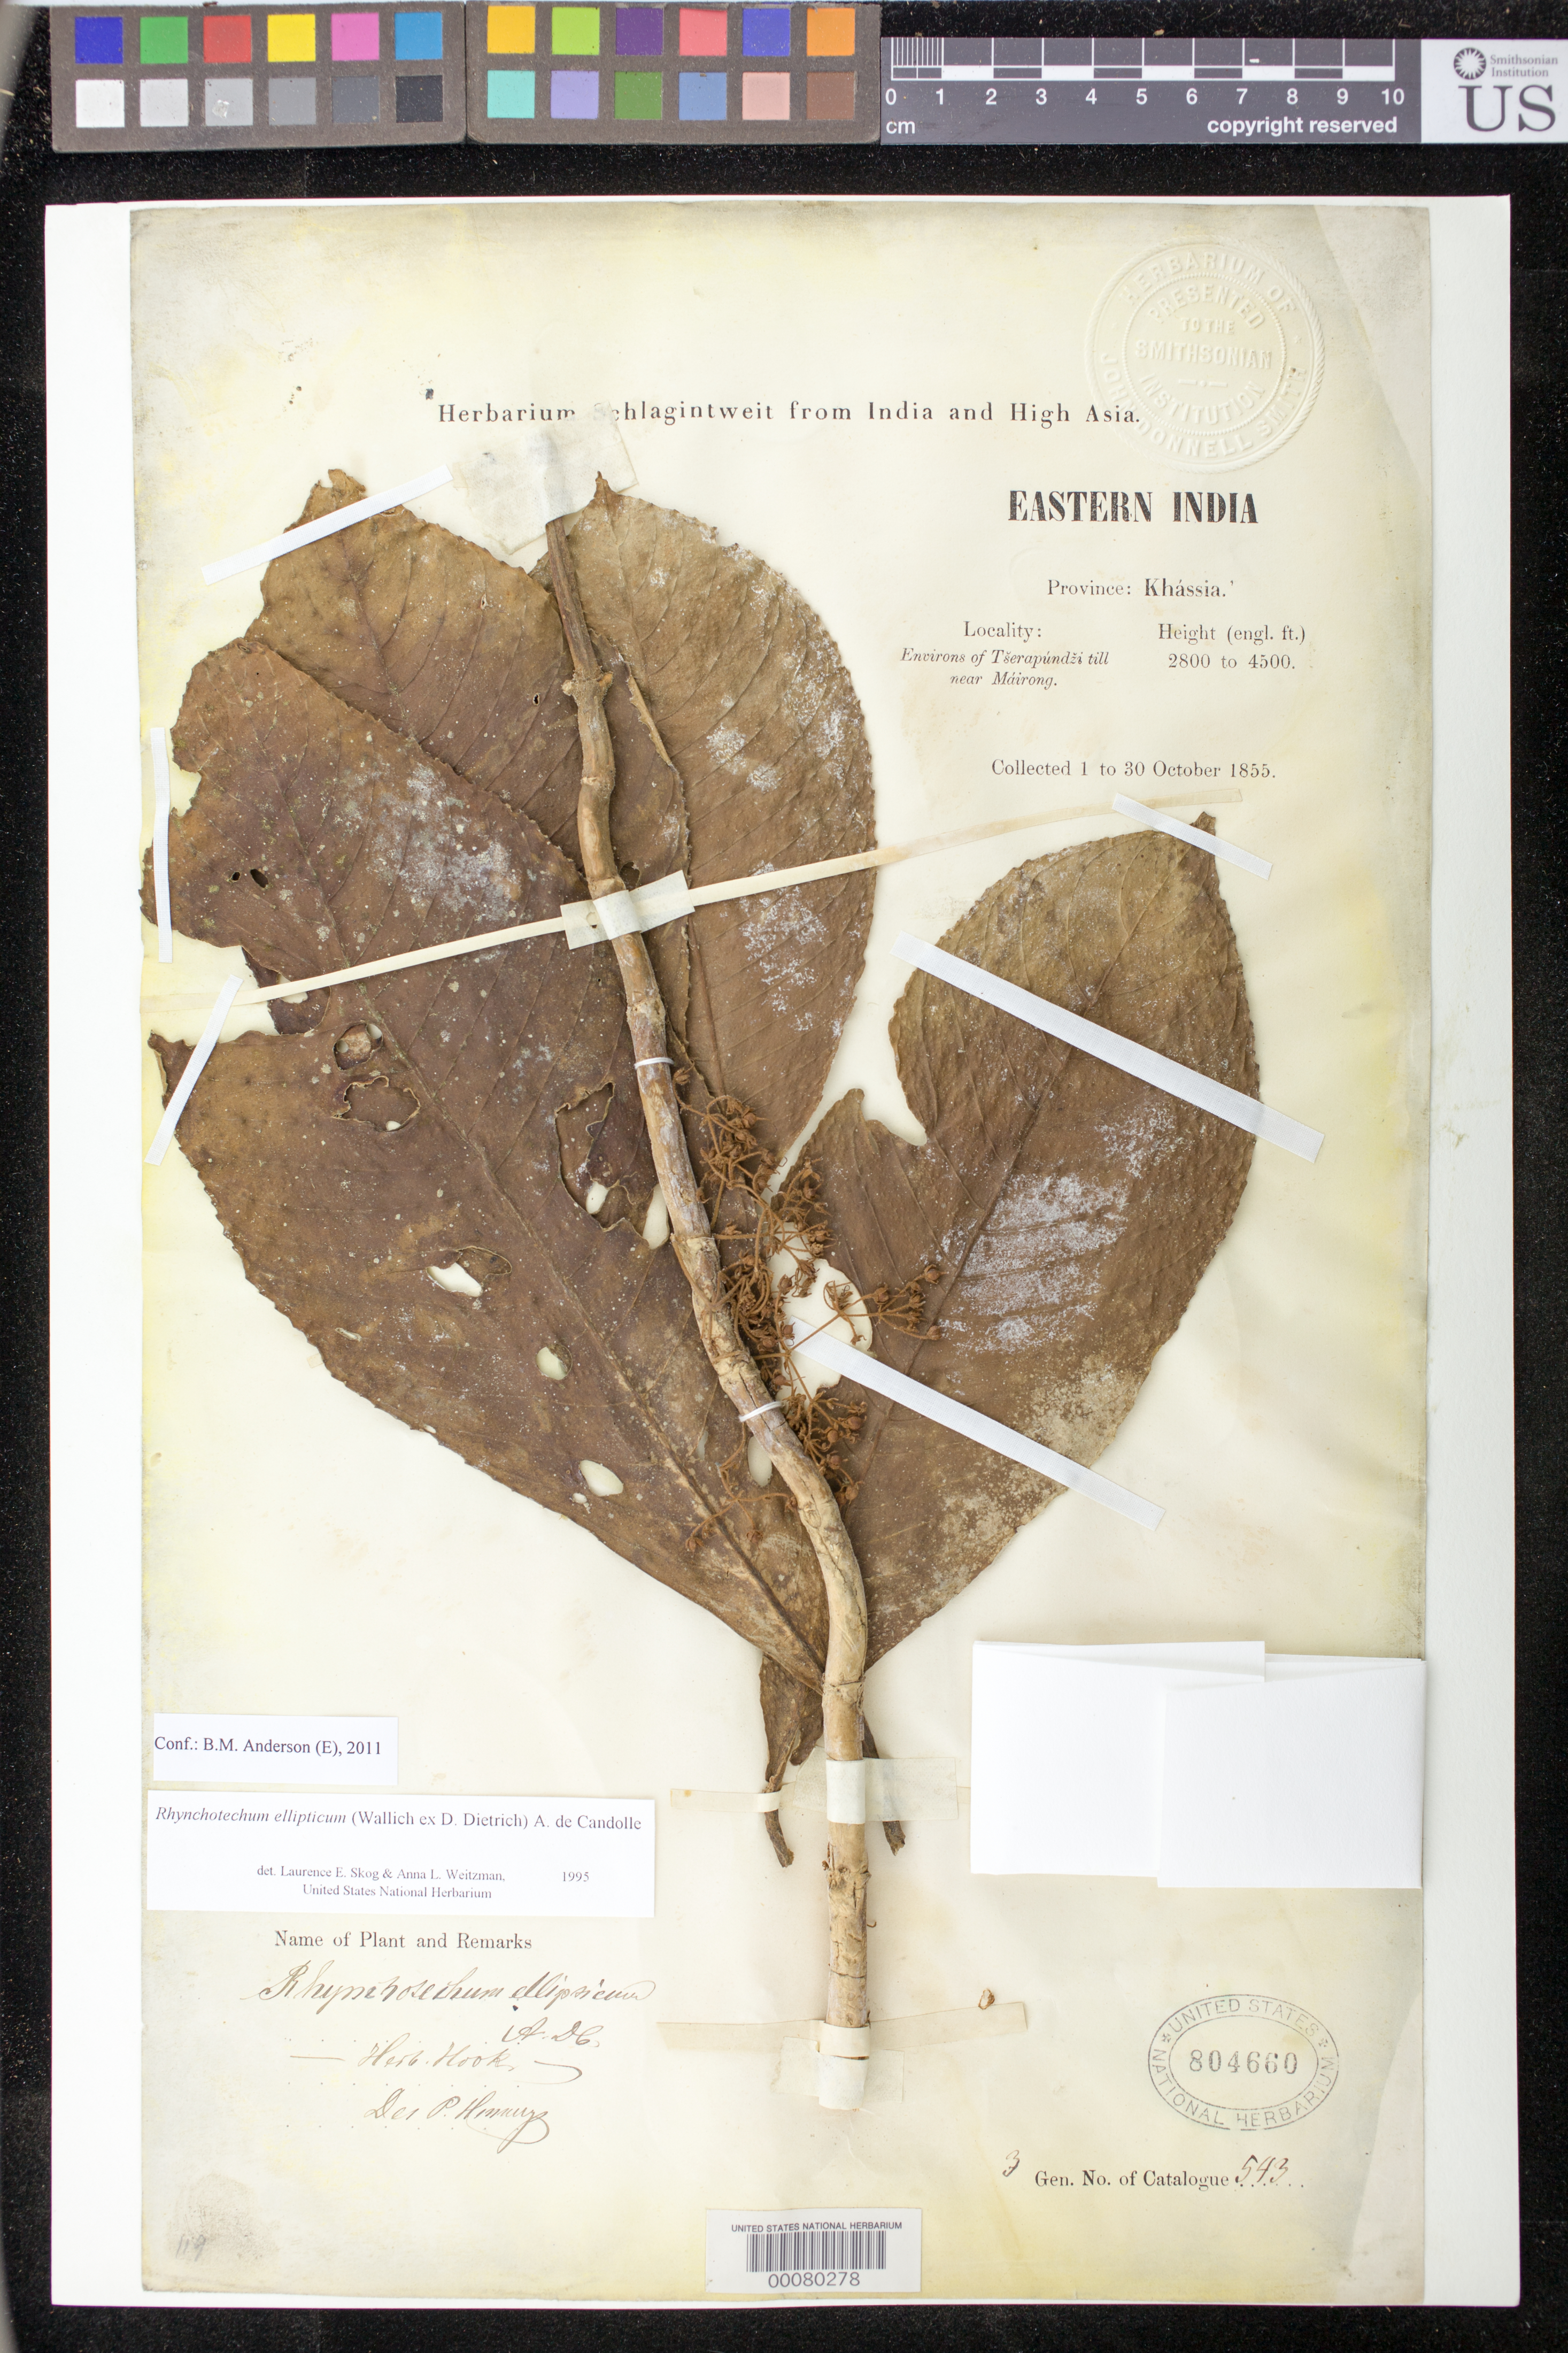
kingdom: Plantae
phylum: Tracheophyta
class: Magnoliopsida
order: Lamiales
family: Gesneriaceae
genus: Rhynchotechum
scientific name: Rhynchotechum ellipticum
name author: (Wall. ex D. Dietr.) A. DC.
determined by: Himmey, P.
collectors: Herbarium Schlagintweit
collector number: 543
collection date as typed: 1-30 Oct 1855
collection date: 1855-10-01/1855-10-30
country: India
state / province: Meghalaya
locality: Prov. Khassia, environs of tserapundzi [Cherrapunji] till near Mairong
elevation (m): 853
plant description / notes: Probably Herbarium Schlagintweit (specimen not seen)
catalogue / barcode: US 804660